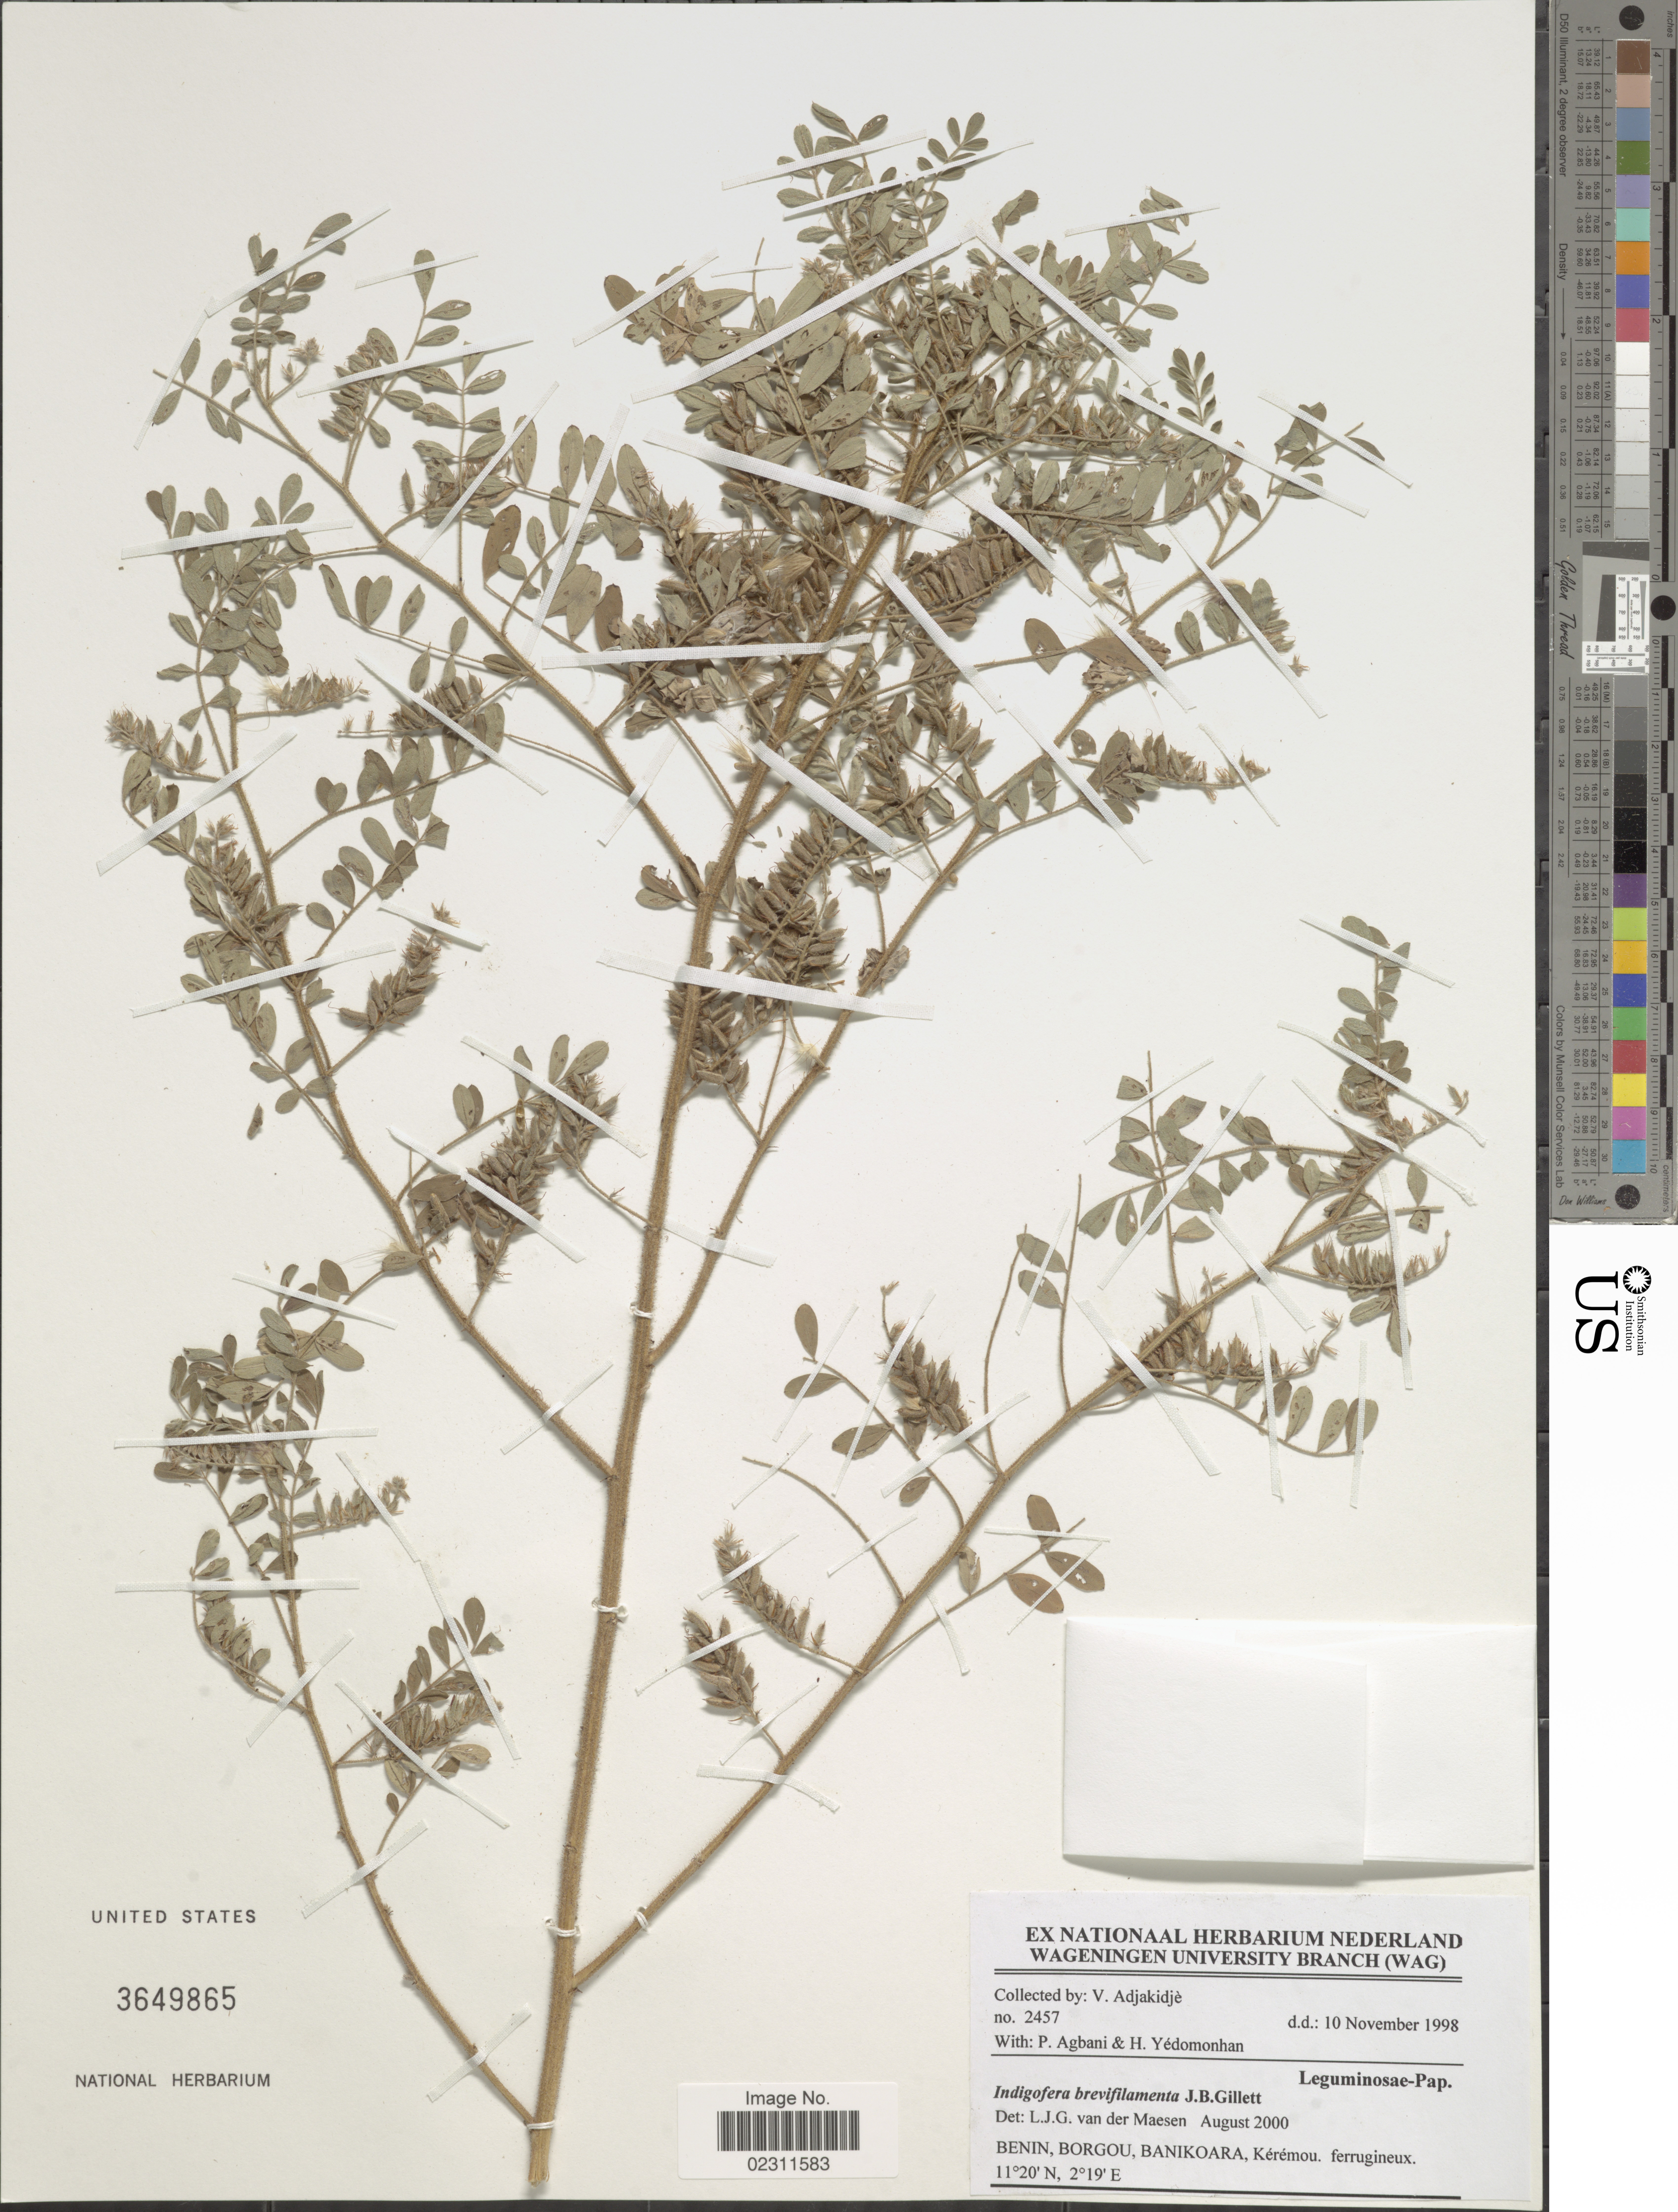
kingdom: Plantae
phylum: Tracheophyta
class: Magnoliopsida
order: Fabales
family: Fabaceae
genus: Indigofera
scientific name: Indigofera brevifilamenta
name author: J.B. Gillett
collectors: V. Adjakidjè, P. Agbani & H. Yedomonhan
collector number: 2457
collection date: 1998-11-10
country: Benin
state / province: Borgou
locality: Banikoara, Keremou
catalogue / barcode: US 3649865